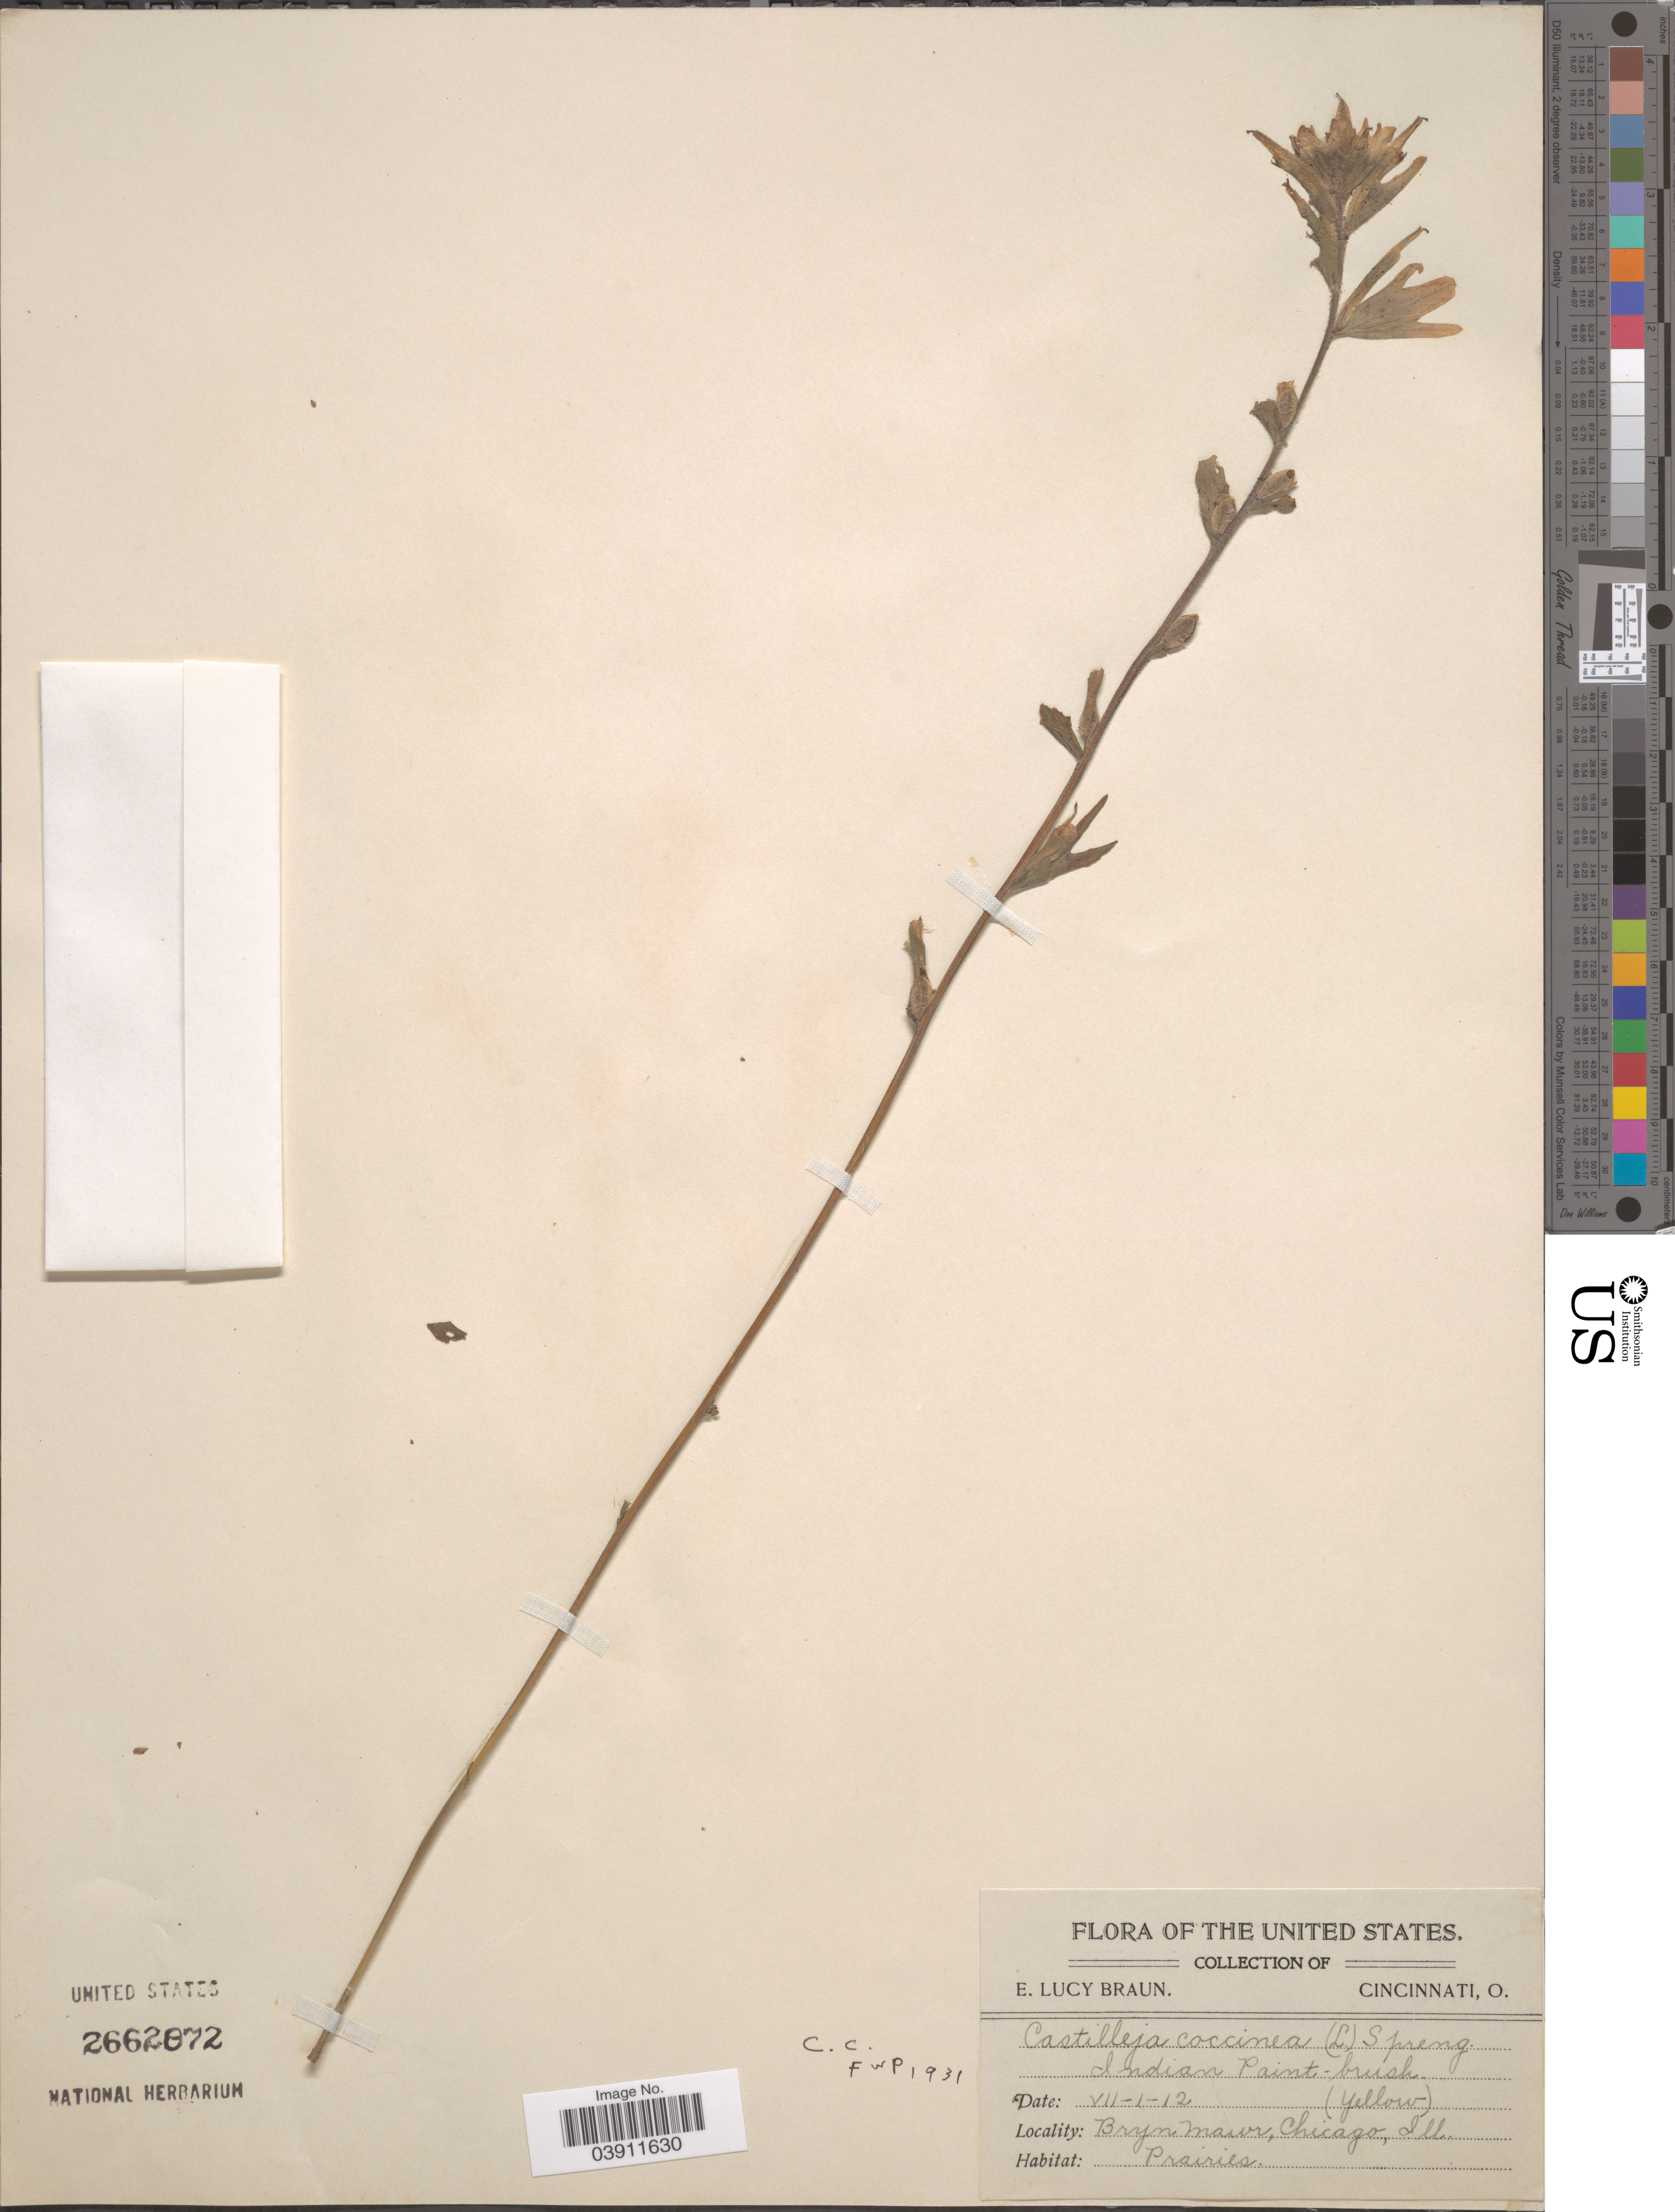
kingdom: Plantae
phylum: Tracheophyta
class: Magnoliopsida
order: Lamiales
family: Orobanchaceae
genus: Castilleja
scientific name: Castilleja coccinea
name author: (L.) Spreng.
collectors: E. L. Braun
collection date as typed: Transcribed d/m/y: 1/7/12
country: United States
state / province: Illinois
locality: Bryn Mawr, Chicago.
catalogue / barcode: US 2662872